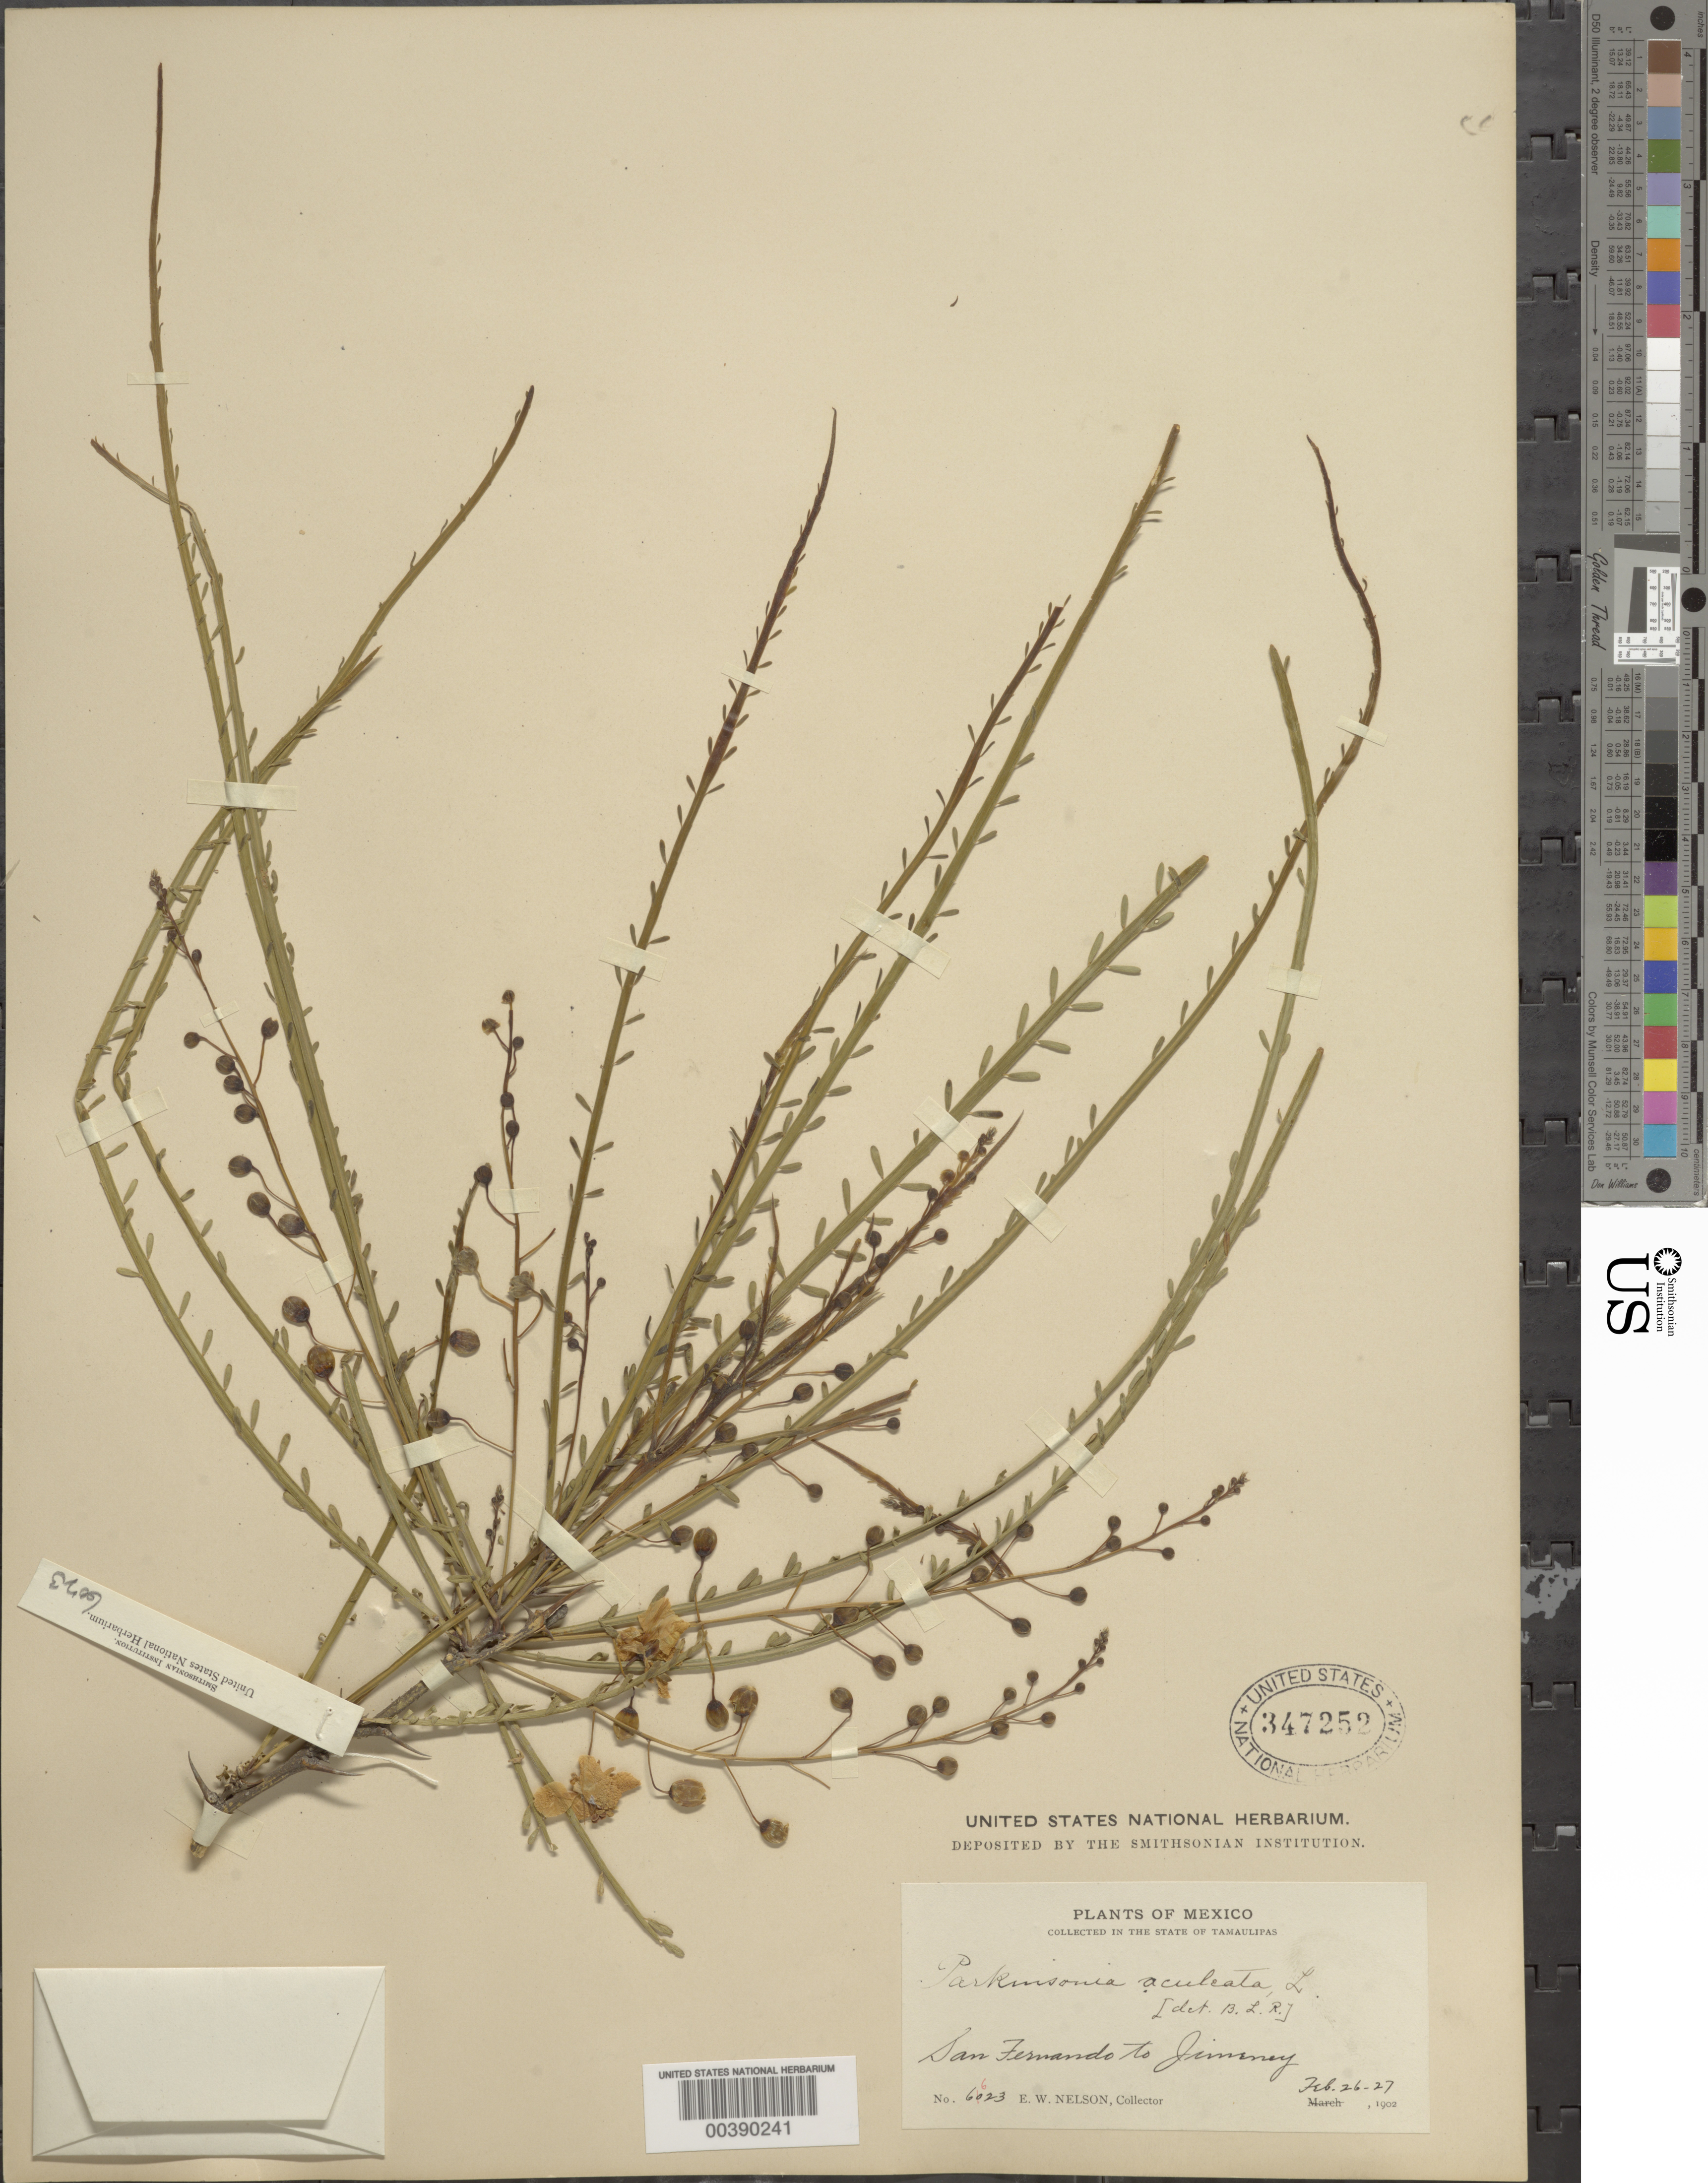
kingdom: Plantae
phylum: Tracheophyta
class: Magnoliopsida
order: Fabales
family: Fabaceae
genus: Parkinsonia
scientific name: Parkinsonia aculeata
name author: L.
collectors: E. W. Nelson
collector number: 6623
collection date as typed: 26 Feb 1902 to 27 Feb 1902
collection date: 1902-02-26/1902-02-27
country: Mexico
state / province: Tamaulipas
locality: San fernando to jimeney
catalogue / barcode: US 347252